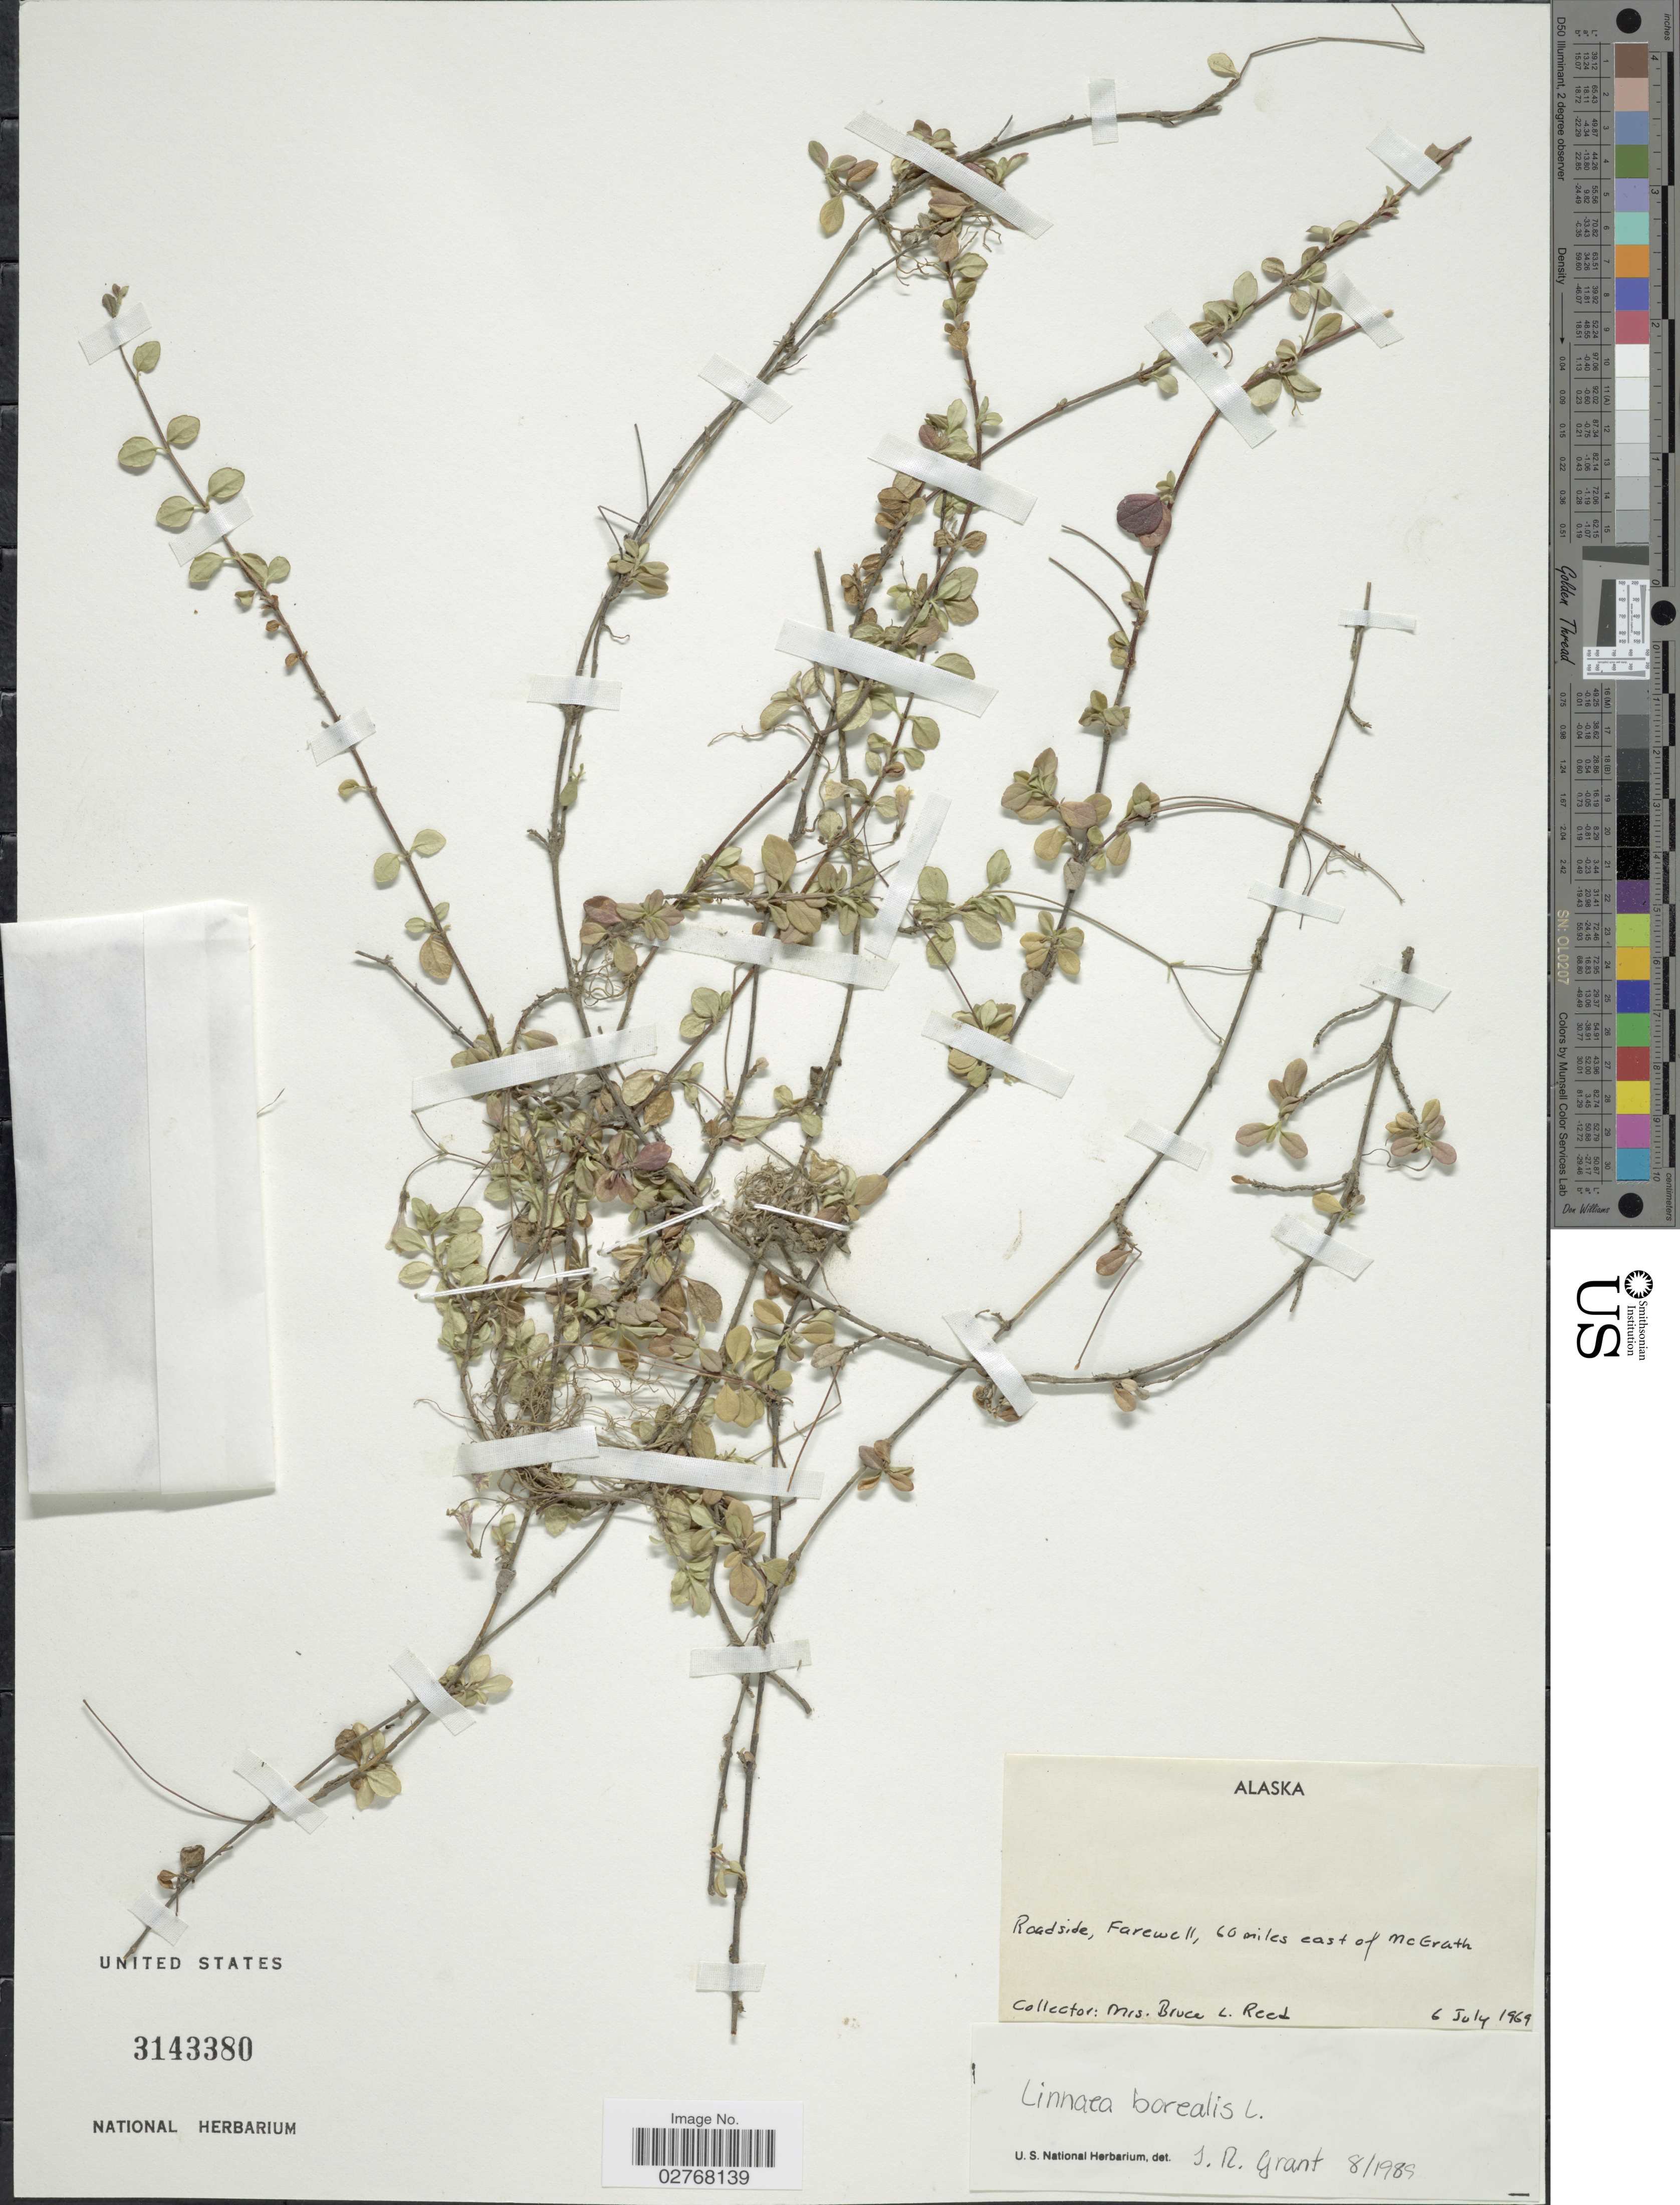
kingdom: Plantae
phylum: Tracheophyta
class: Magnoliopsida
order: Dipsacales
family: Caprifoliaceae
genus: Linnaea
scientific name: Linnaea borealis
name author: L.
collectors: B. Reed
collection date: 1969-07-06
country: United States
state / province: Alaska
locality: Roadside, Farewell, 60 miles east of McGrath.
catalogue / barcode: US 3143380